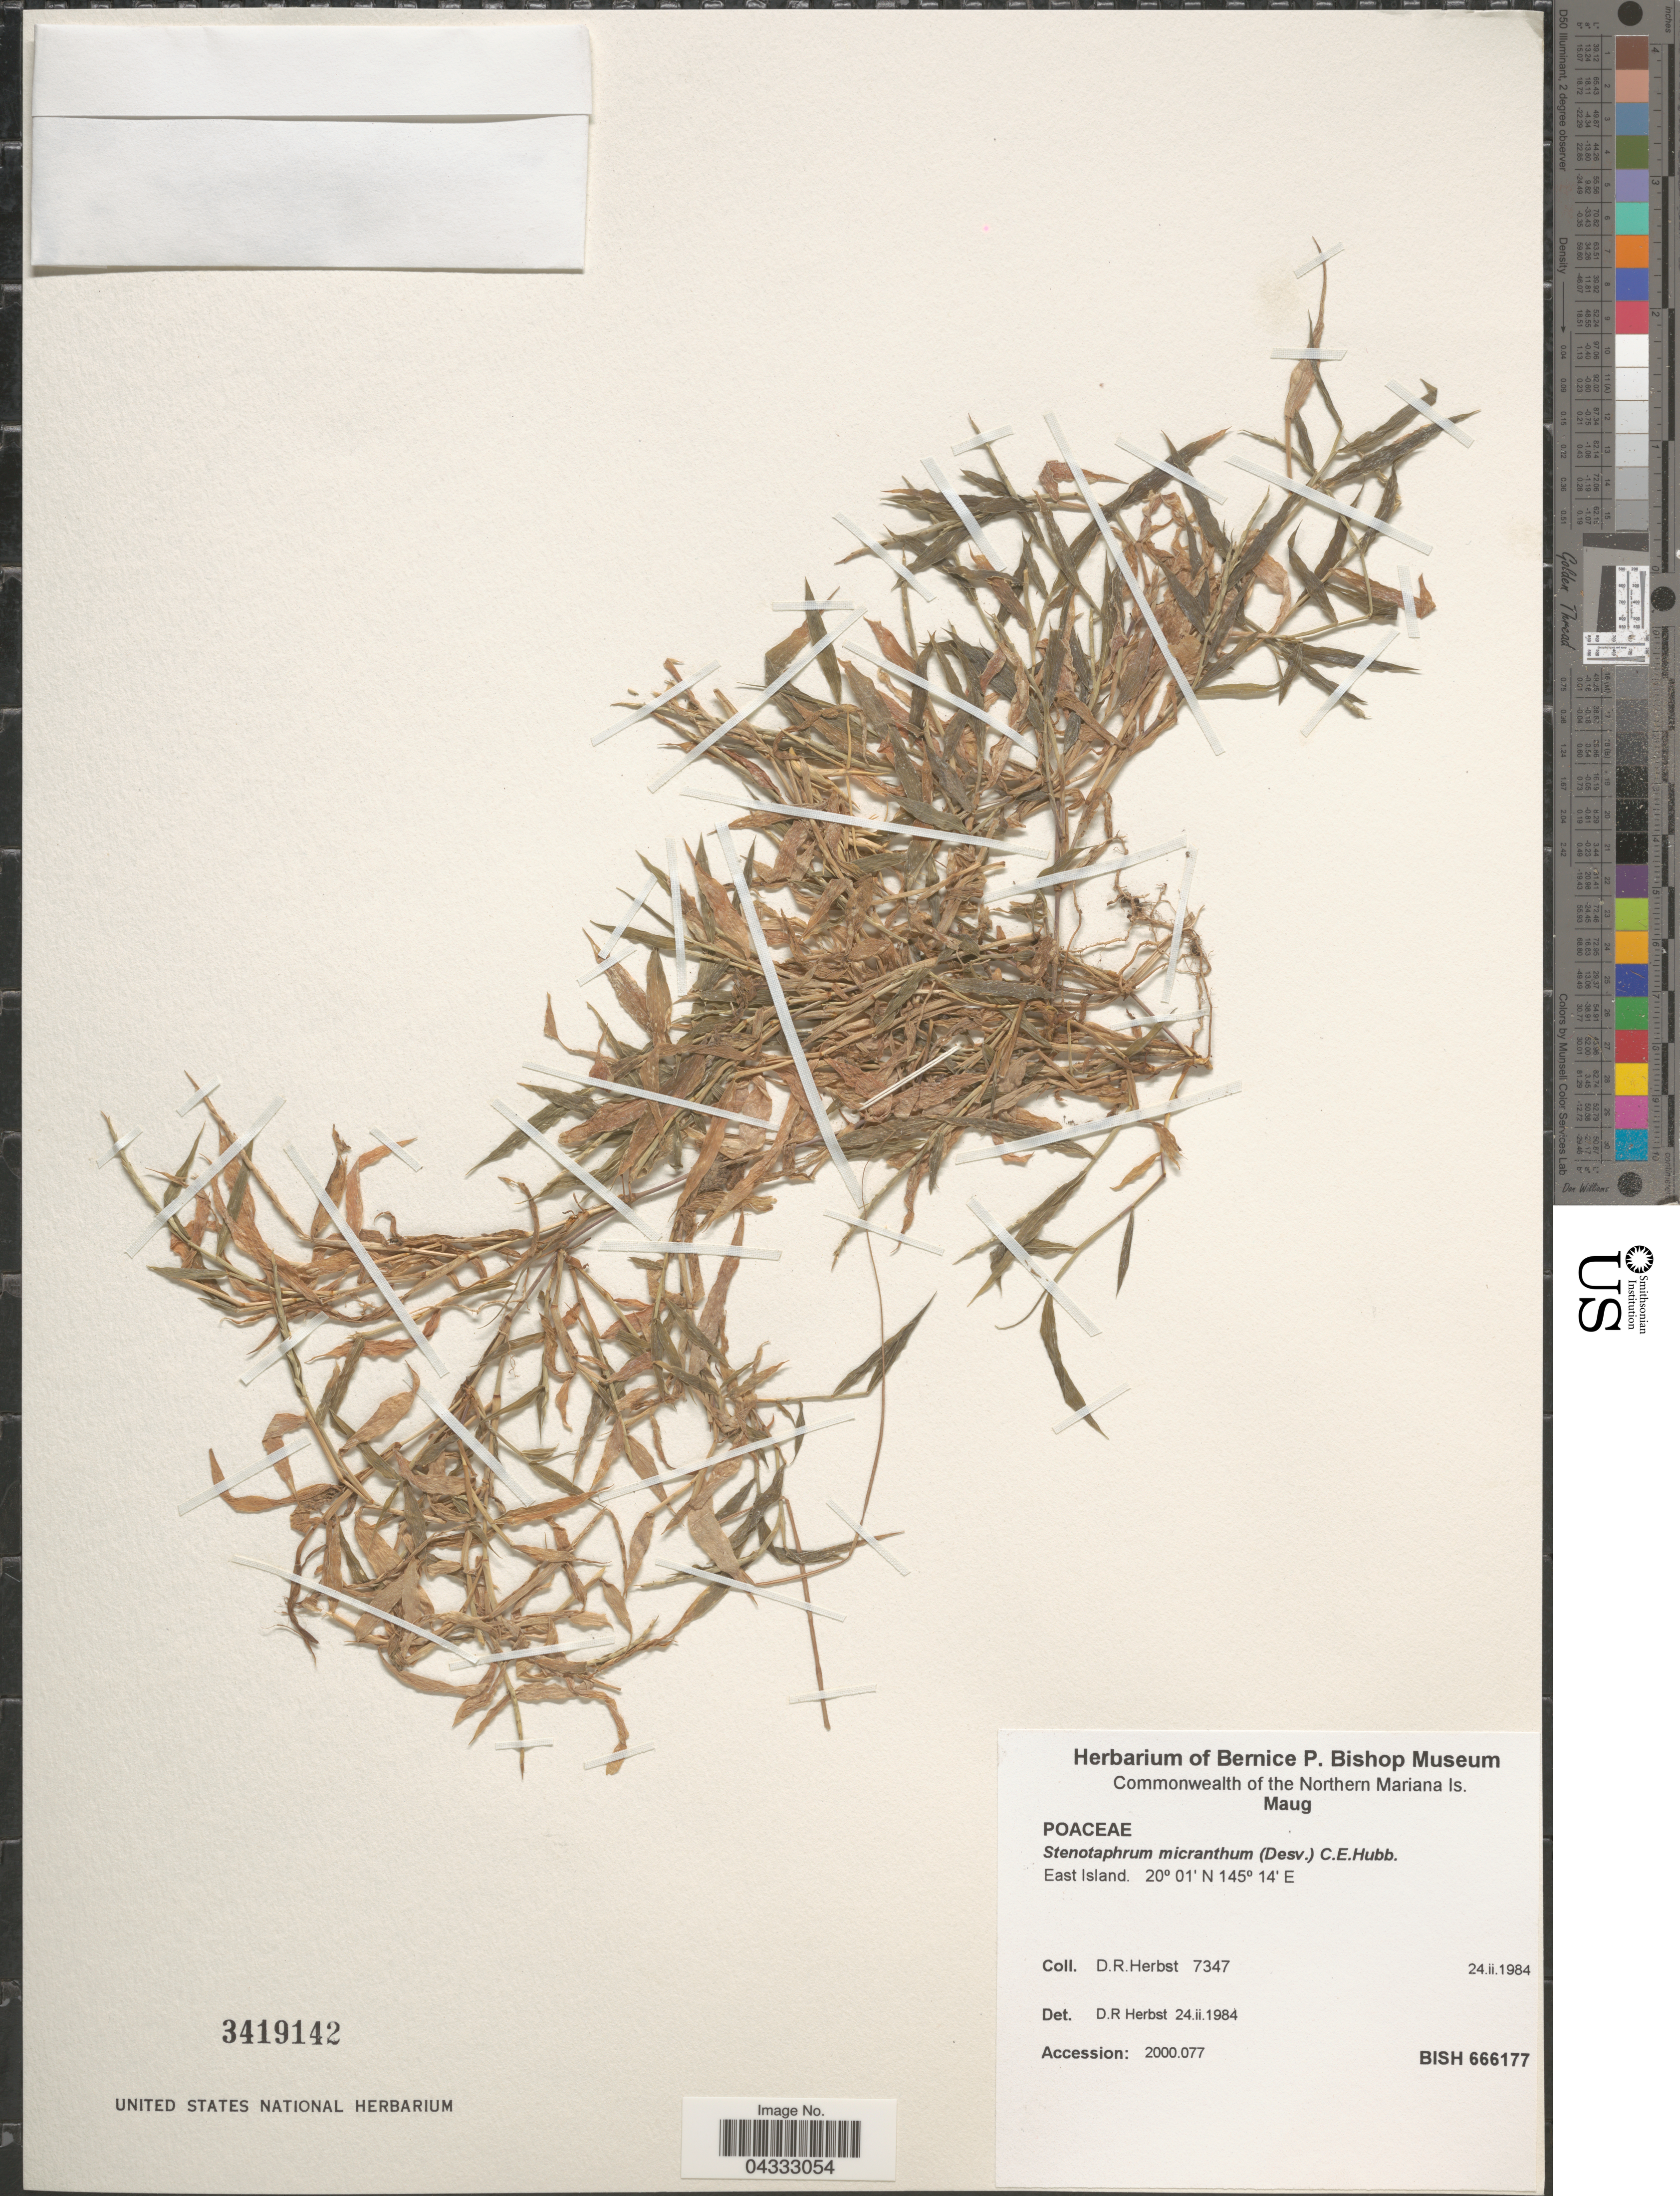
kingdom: Plantae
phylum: Tracheophyta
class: Liliopsida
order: Poales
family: Poaceae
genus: Stenotaphrum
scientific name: Stenotaphrum micranthum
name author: (Desv.) C.E. Hubb.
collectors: D. R. Herbst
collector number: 7347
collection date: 1984-02-24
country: Northern Mariana Islands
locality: Maug. East Island.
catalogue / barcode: US 3419142